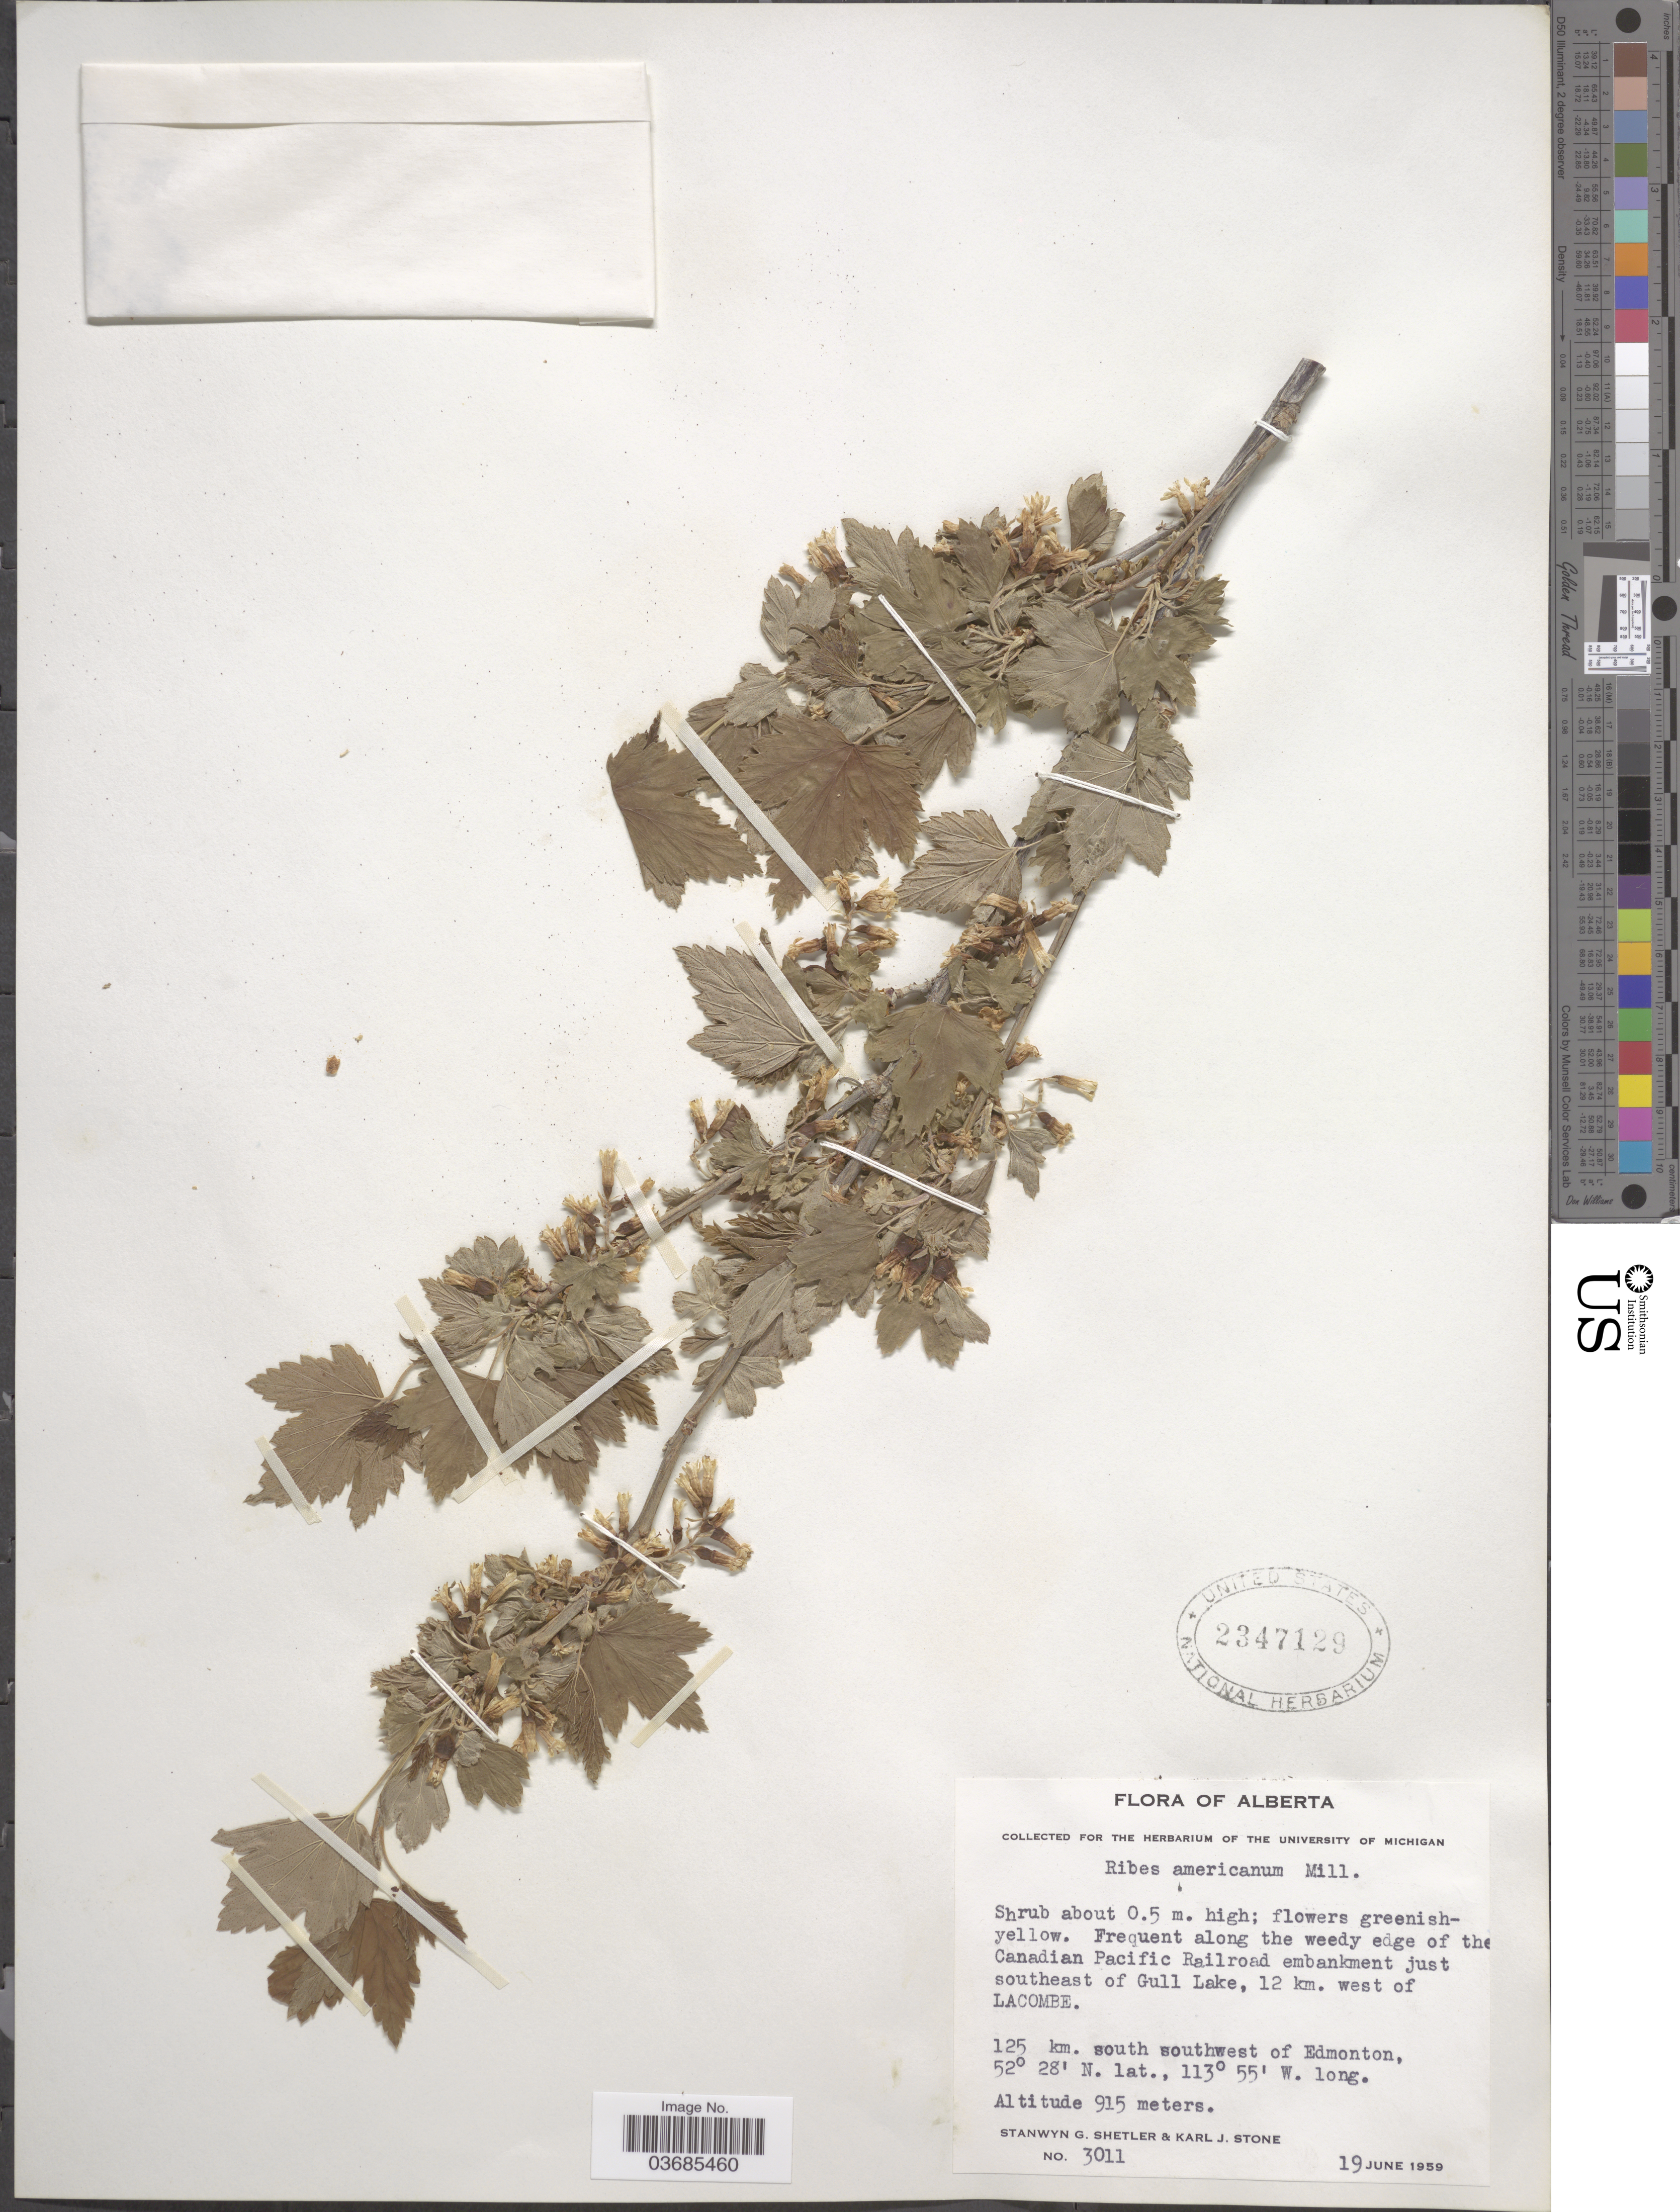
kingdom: Plantae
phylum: Tracheophyta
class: Magnoliopsida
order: Saxifragales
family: Grossulariaceae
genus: Ribes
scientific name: Ribes americanum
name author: Mill.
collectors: S. Shetler & K. J. Stone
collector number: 3011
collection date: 1959-06-19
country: Canada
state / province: Alberta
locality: Frequent along the weedy edge of the Canadian Pacific Railroad embankment just southeast of Gull Lake, 12 km. west of Lacombe. 125 km. south southwest of Edmonton.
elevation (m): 915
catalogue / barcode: US 2347129